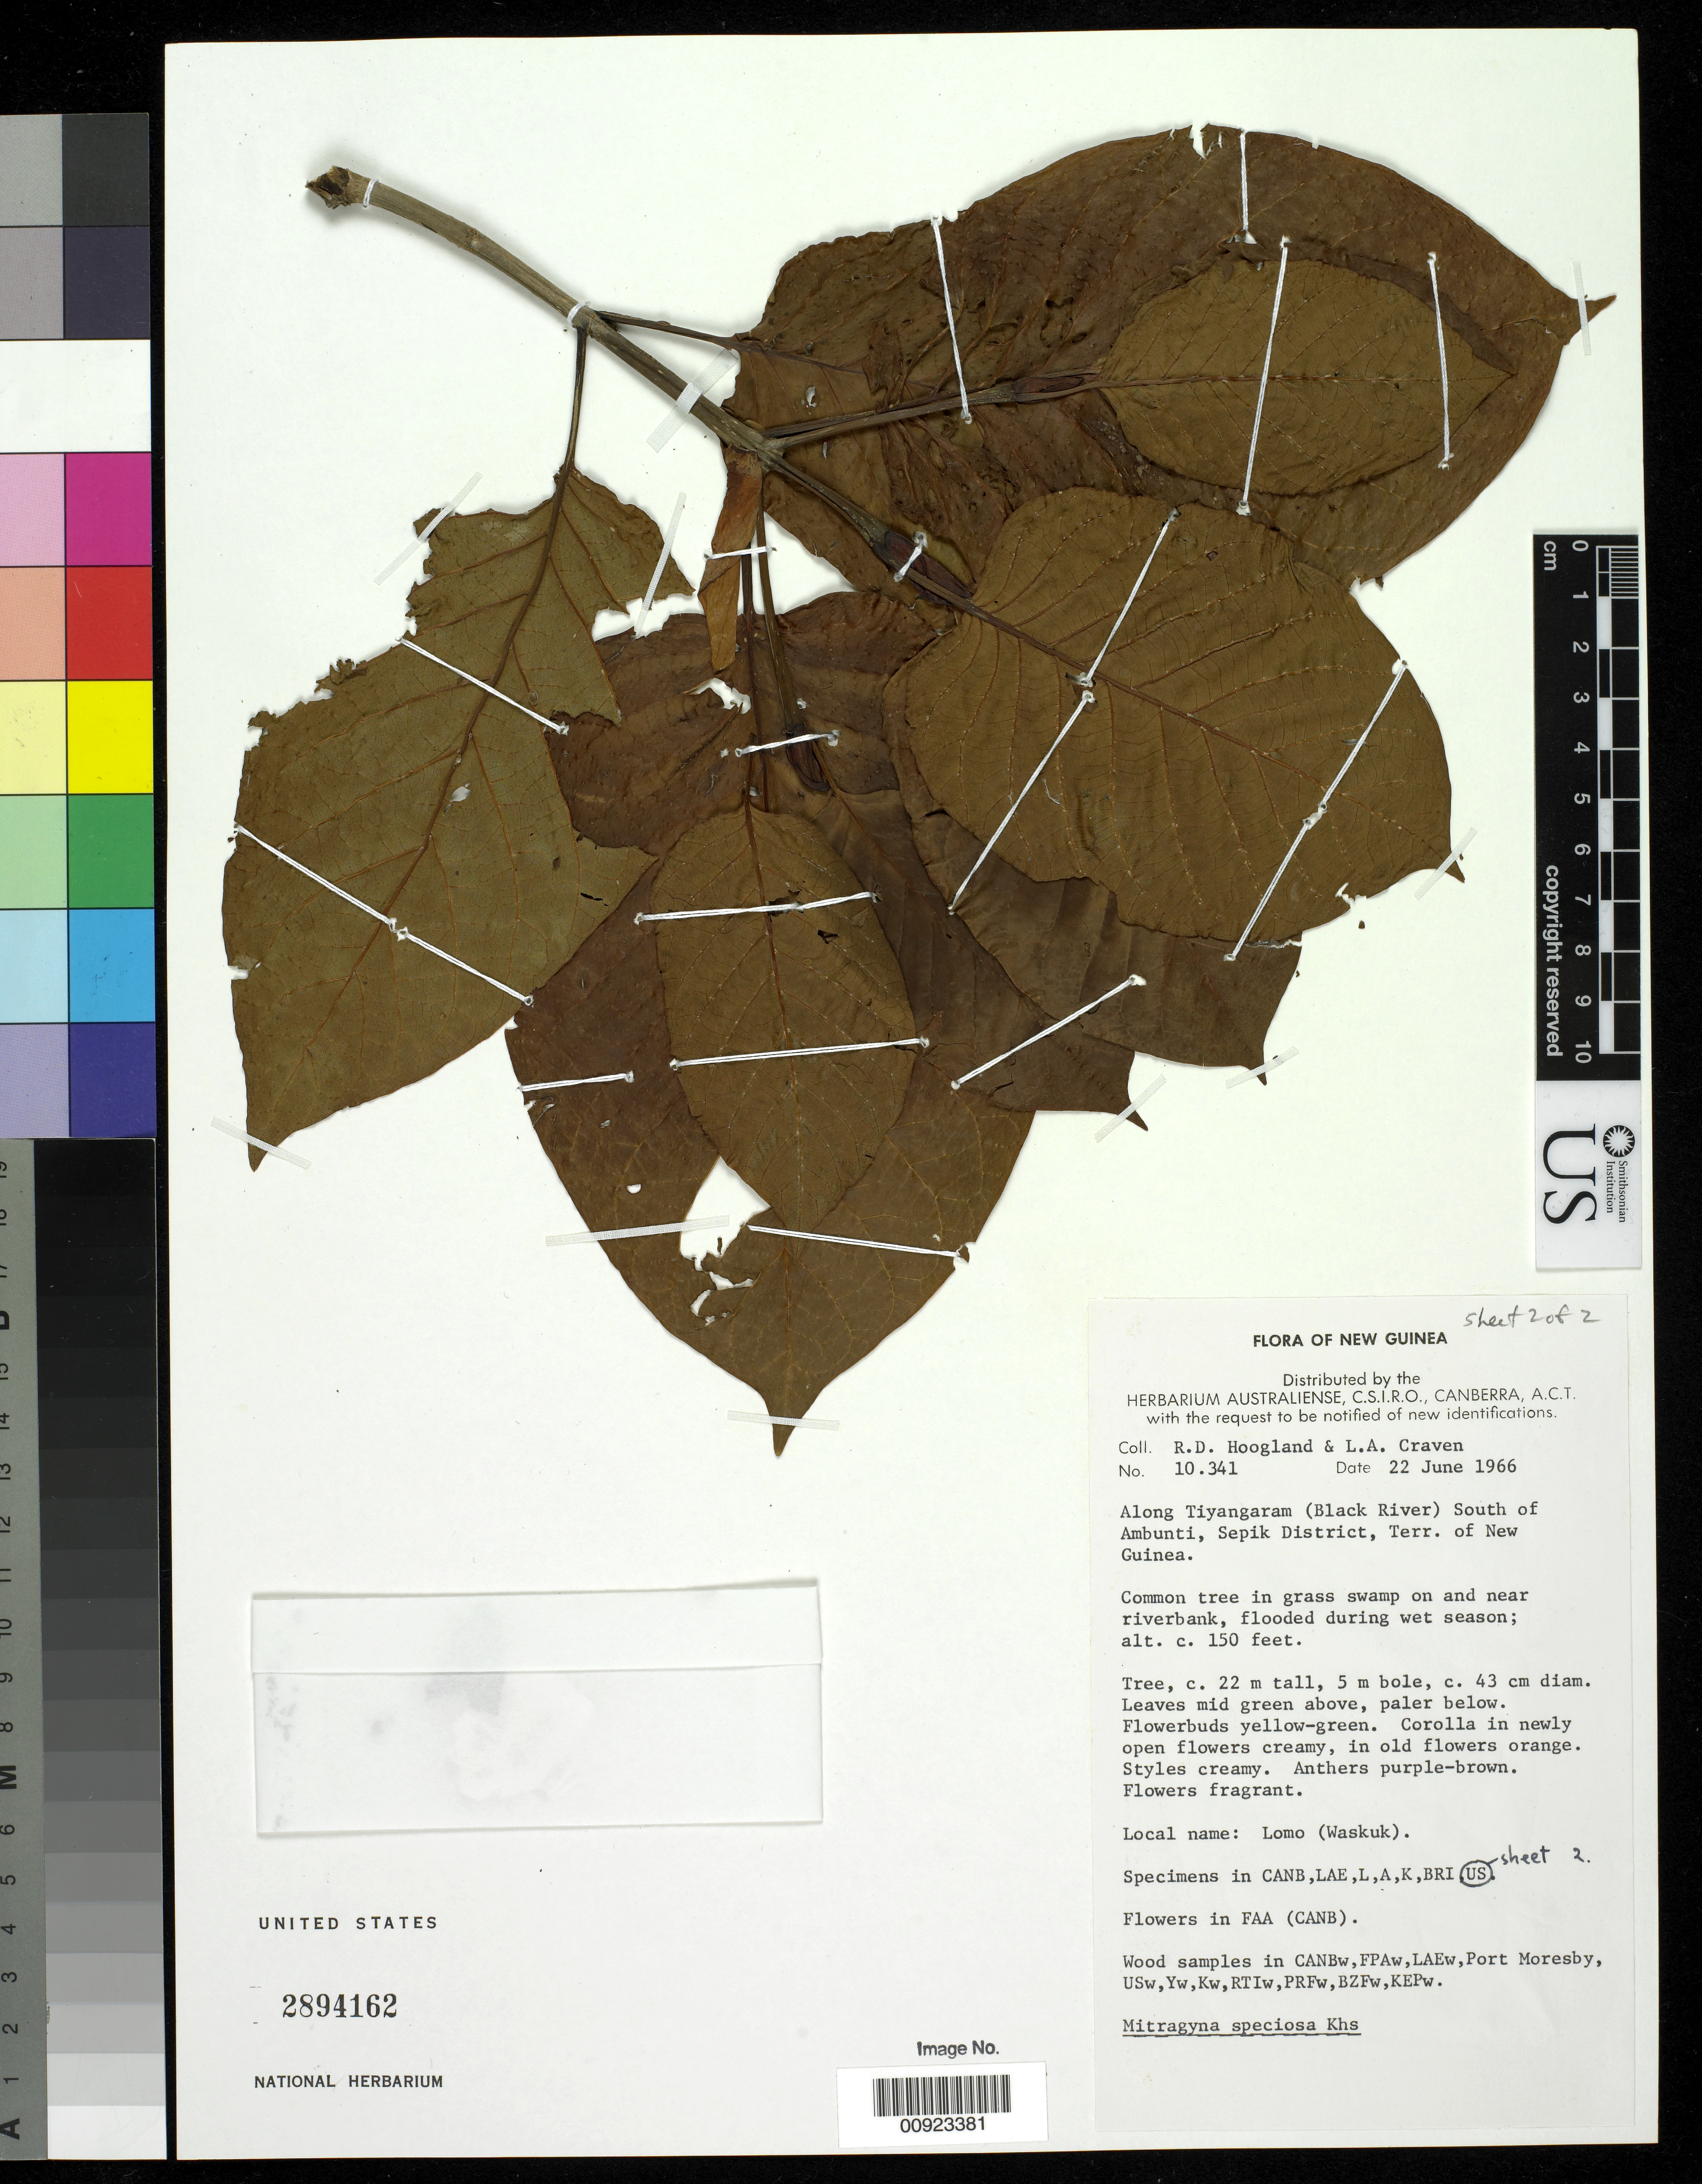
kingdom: Plantae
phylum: Tracheophyta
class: Magnoliopsida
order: Gentianales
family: Rubiaceae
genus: Mitragyna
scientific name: Mitragyna speciosa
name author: Korth.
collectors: R. D. Hoogland & L. A. Craven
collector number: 10341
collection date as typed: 22 Jun 1966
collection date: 1966-06-22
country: Papua New Guinea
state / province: Sepik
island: New Guinea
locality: Along Tiyangaram (Black R) S of Ambunti, Sepik Dist., Terr. of New Guinea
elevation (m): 46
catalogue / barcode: US 2894162